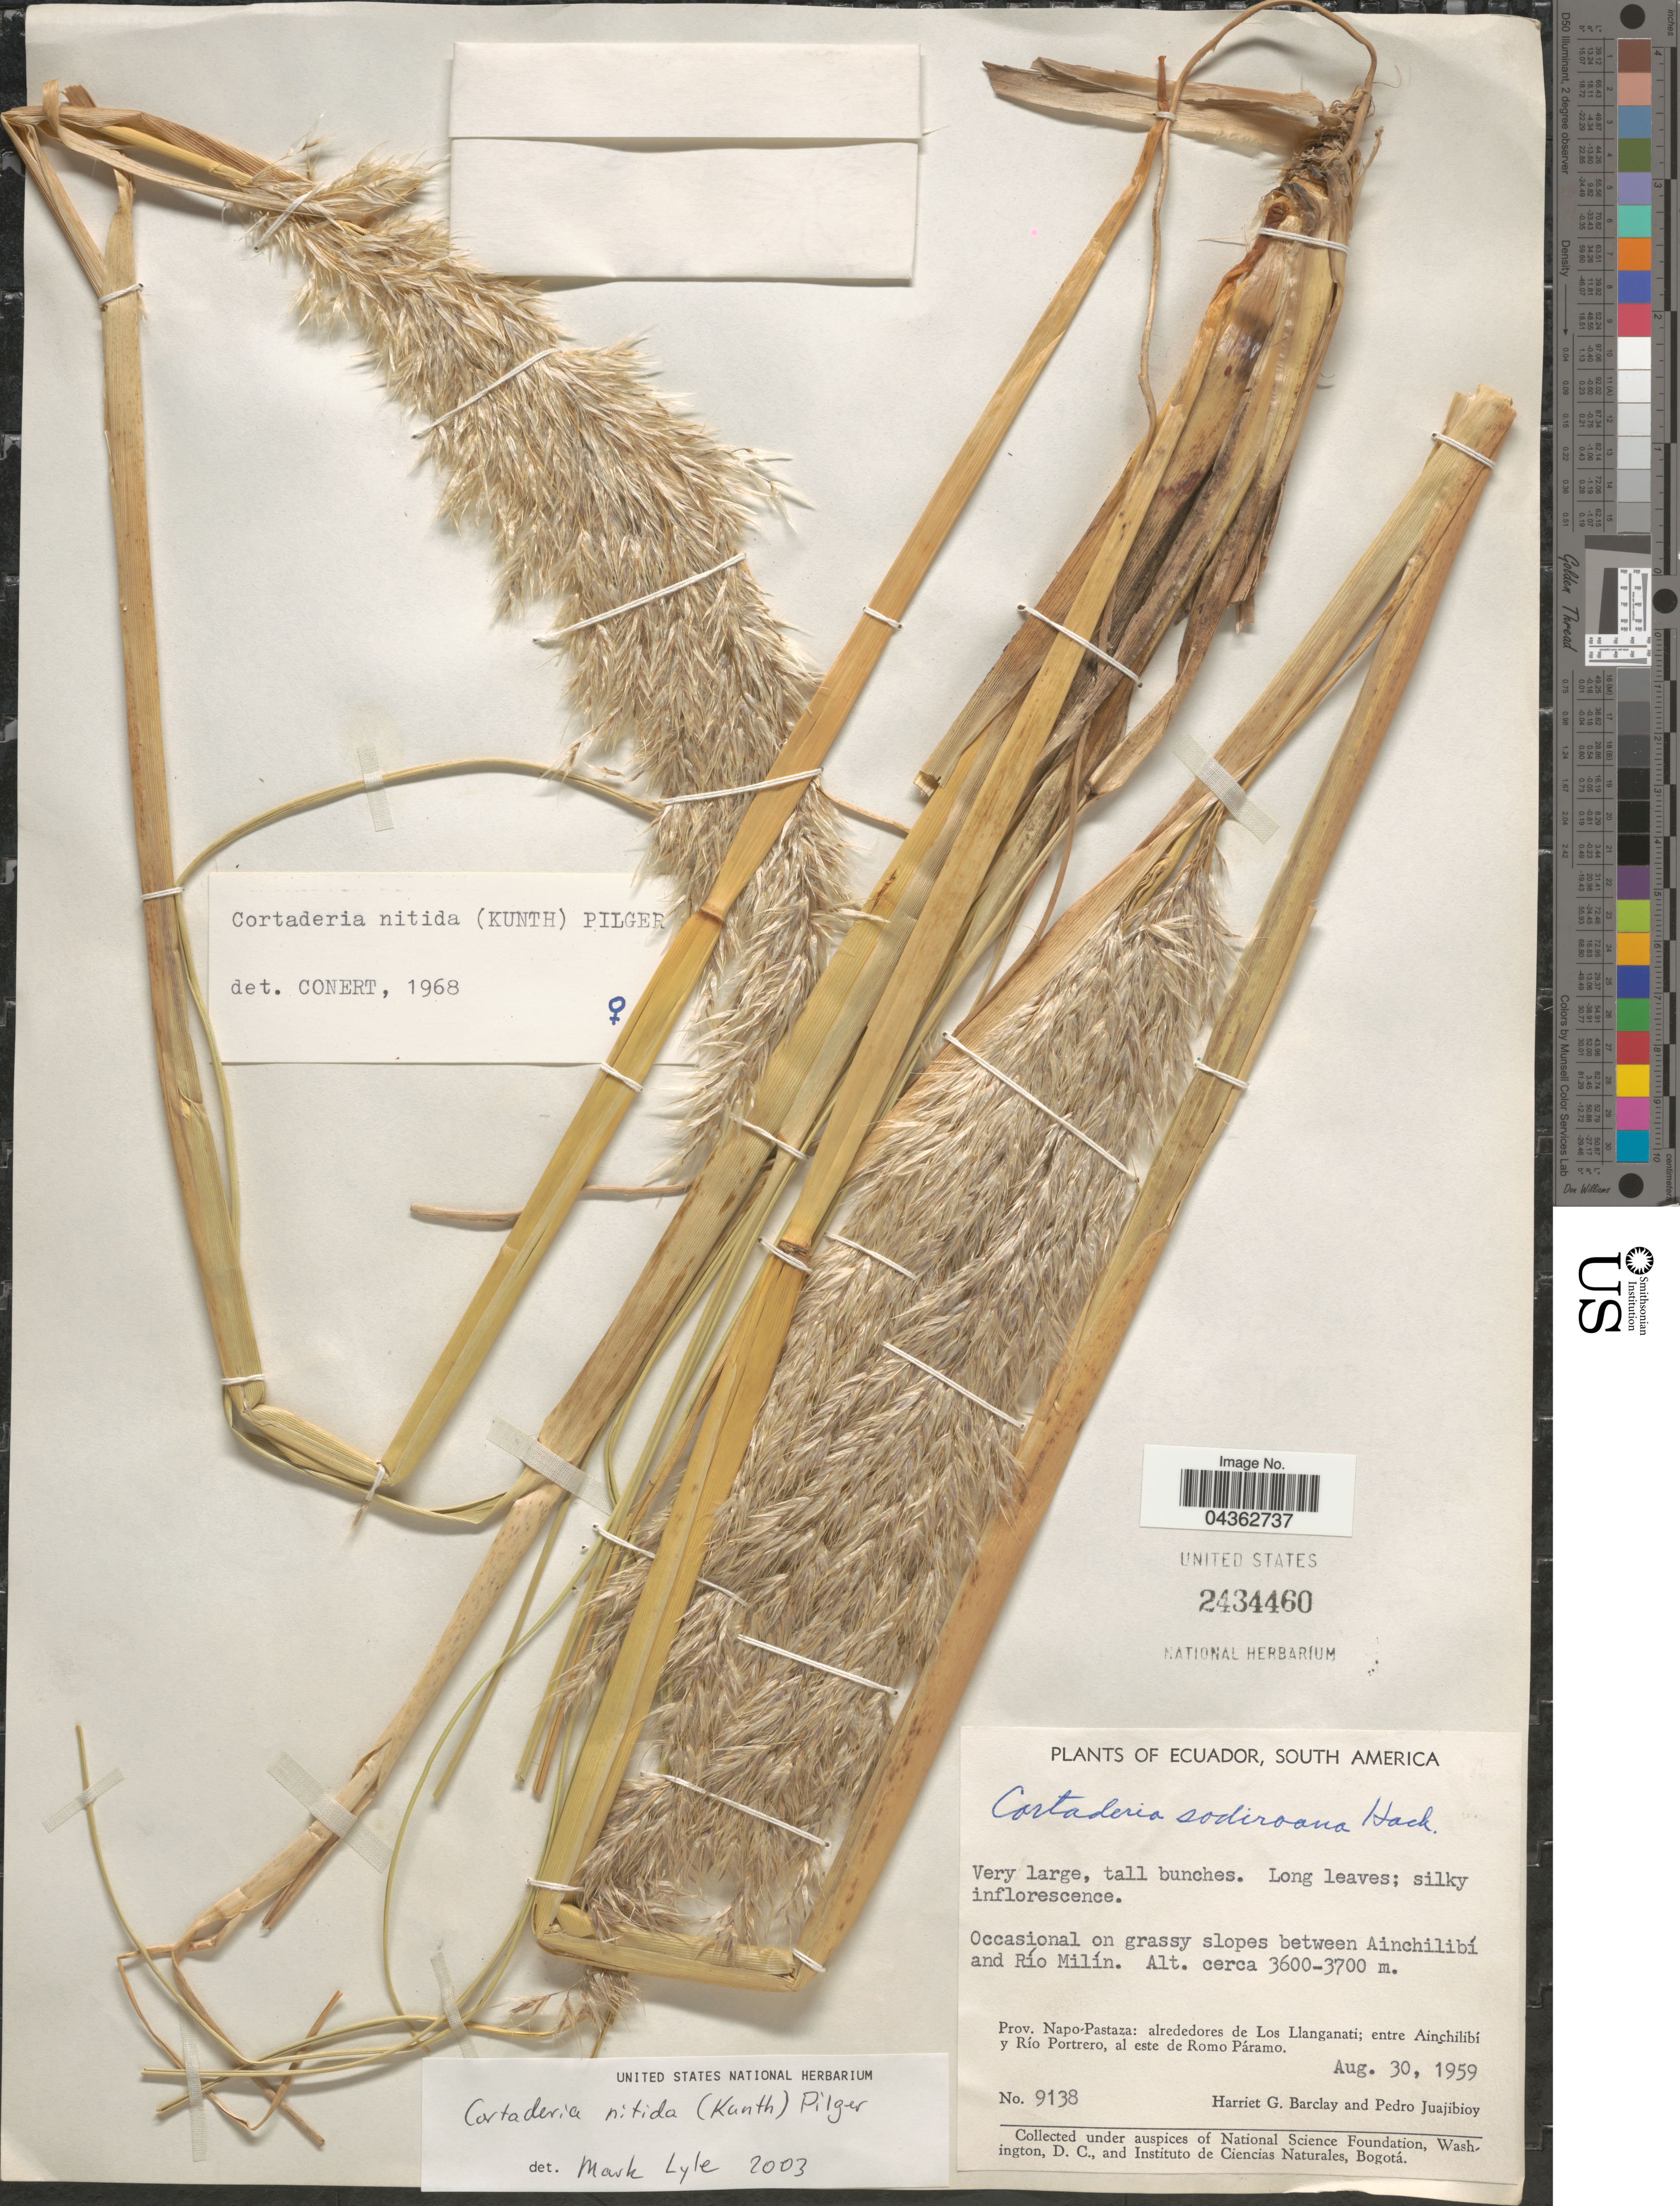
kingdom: Plantae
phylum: Tracheophyta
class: Liliopsida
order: Poales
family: Poaceae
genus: Cortaderia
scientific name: Cortaderia nitida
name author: (Kunth) Pilg.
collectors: H. G. Barclay & P. Juajibioy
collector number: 9138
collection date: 1959-08-30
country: Ecuador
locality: Between Ainchilibí and Río Milín. Prov. Napo-Pastaza: alrededores de Los Llanganati; entre Ainchilibí y Río Portrero, al este de Romo Páramo.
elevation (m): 3600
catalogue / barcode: US 2434460